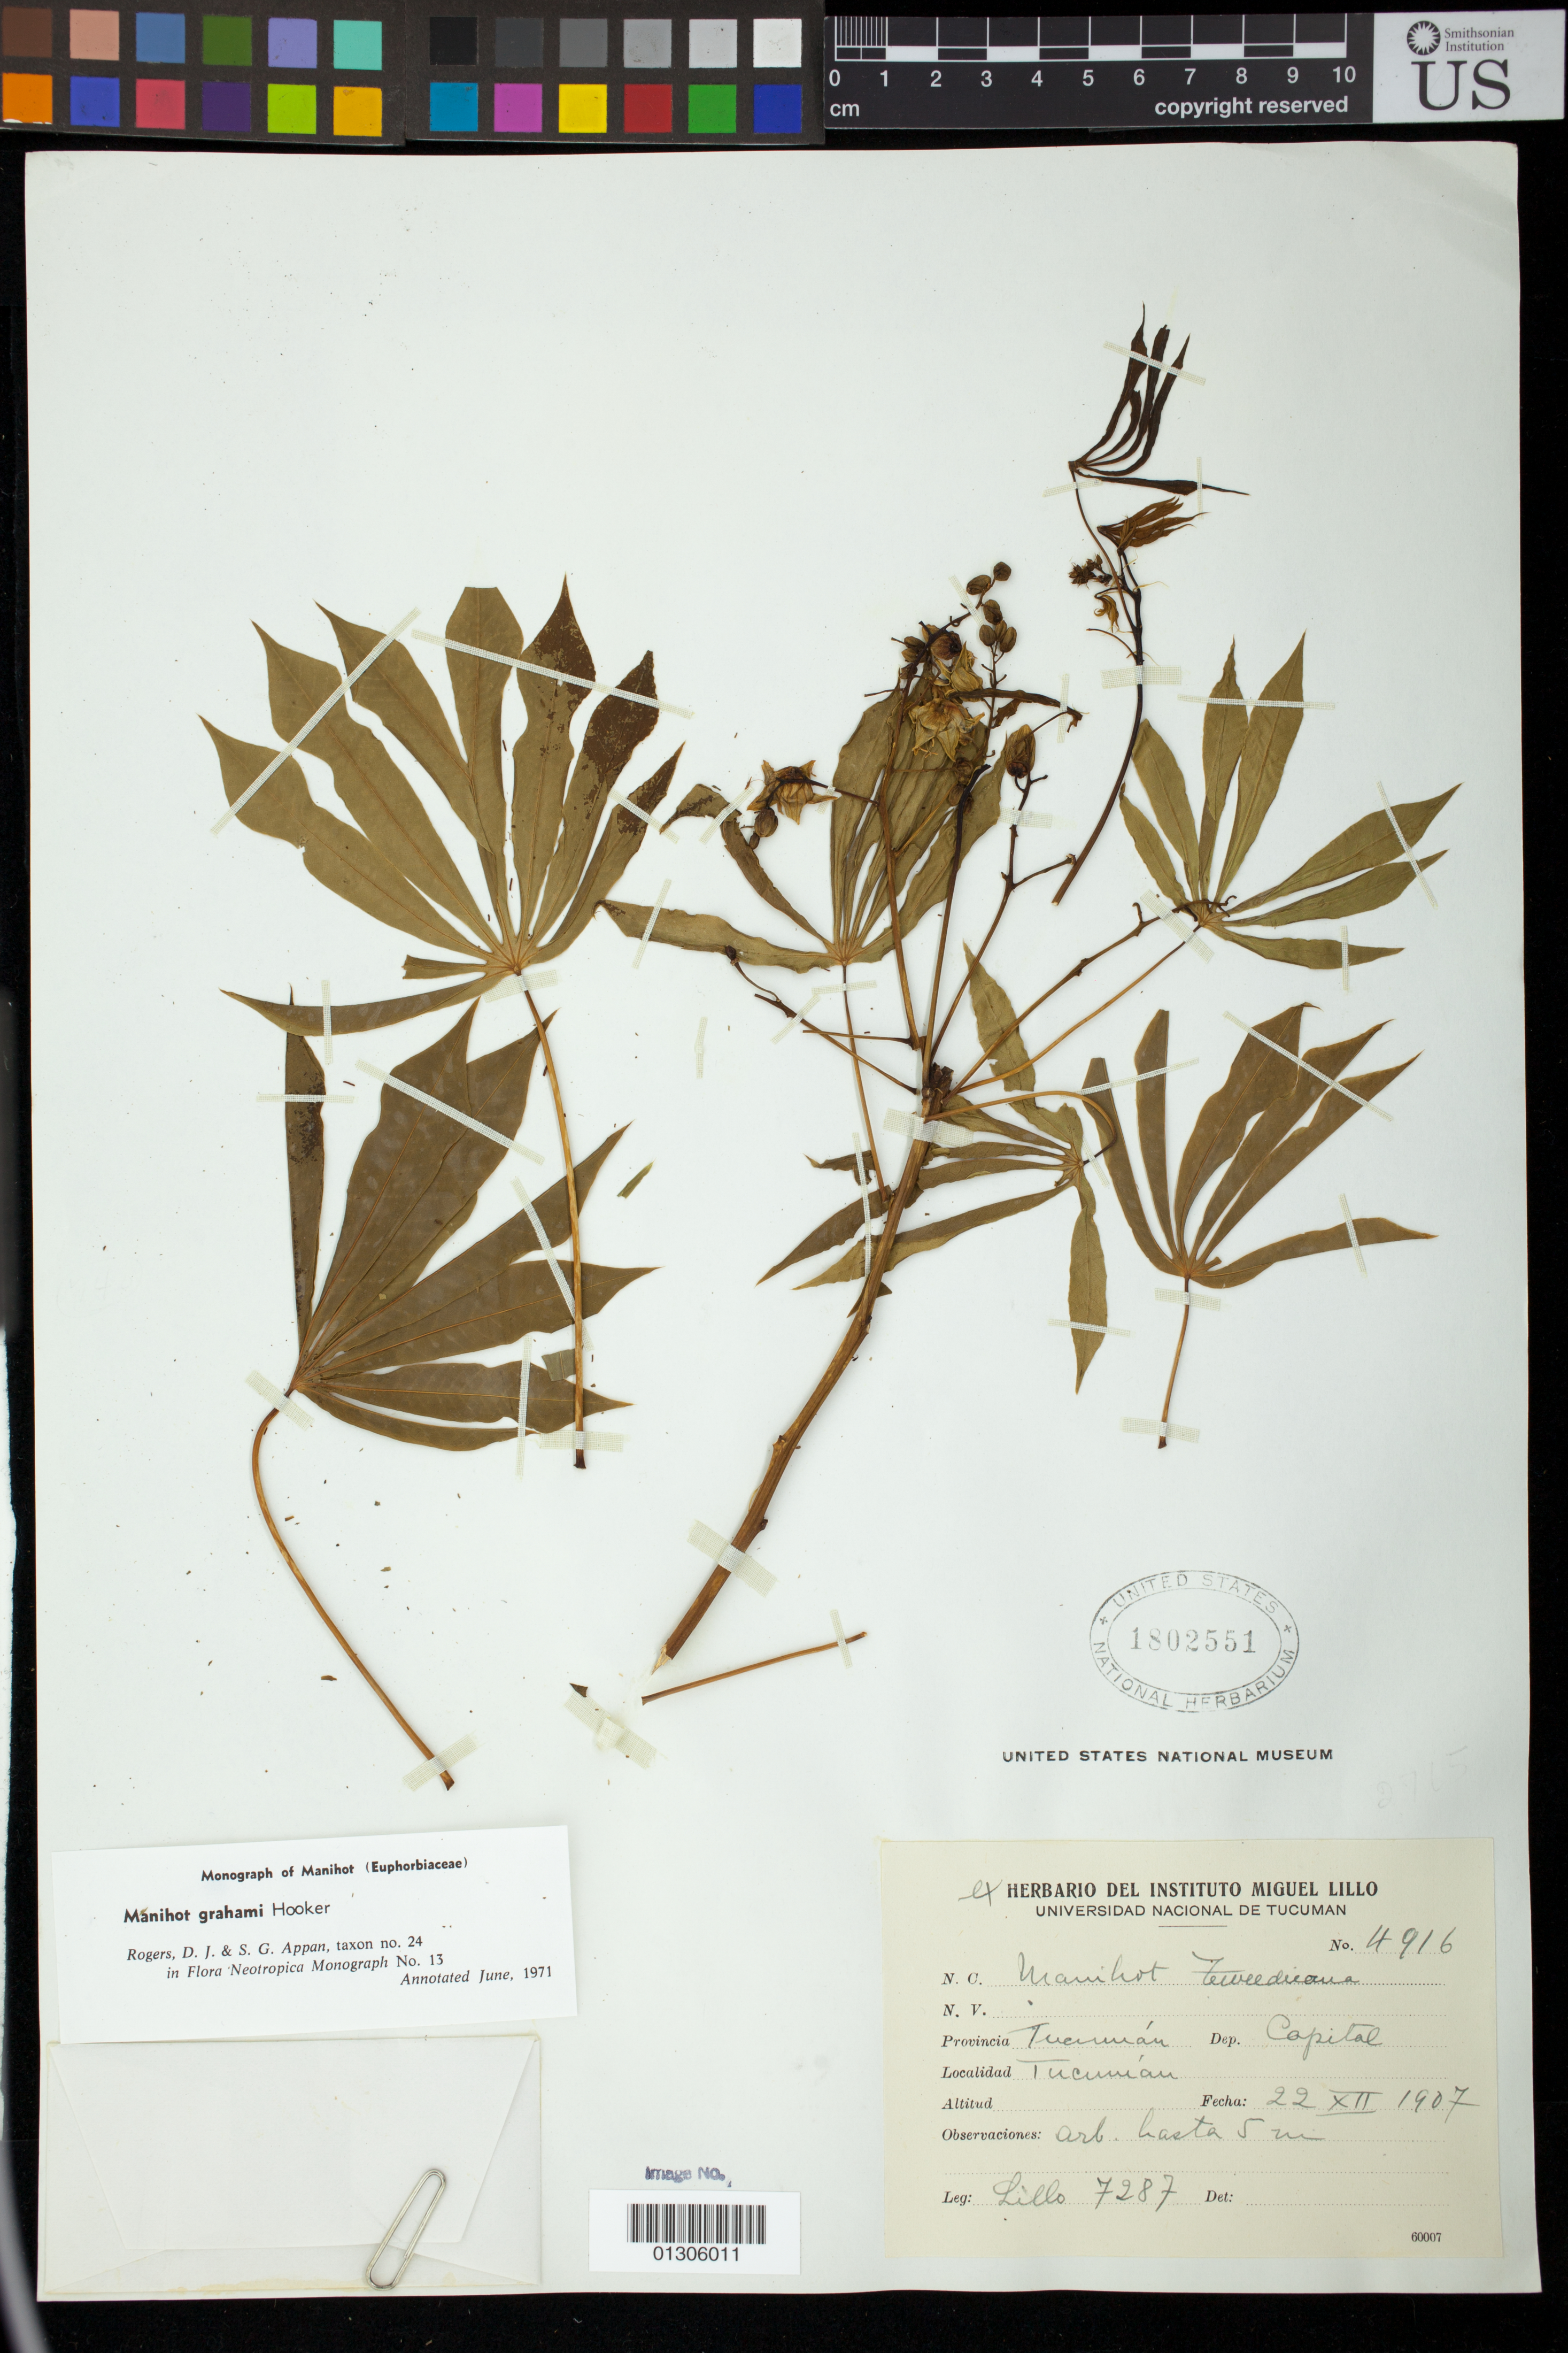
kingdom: Plantae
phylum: Tracheophyta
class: Magnoliopsida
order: Malpighiales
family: Euphorbiaceae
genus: Manihot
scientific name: Manihot grahamii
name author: Hook.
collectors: M. Lillo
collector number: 7287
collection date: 1907-12-22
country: Argentina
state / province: Tucumán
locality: Dep. Capital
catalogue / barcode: US 1802551